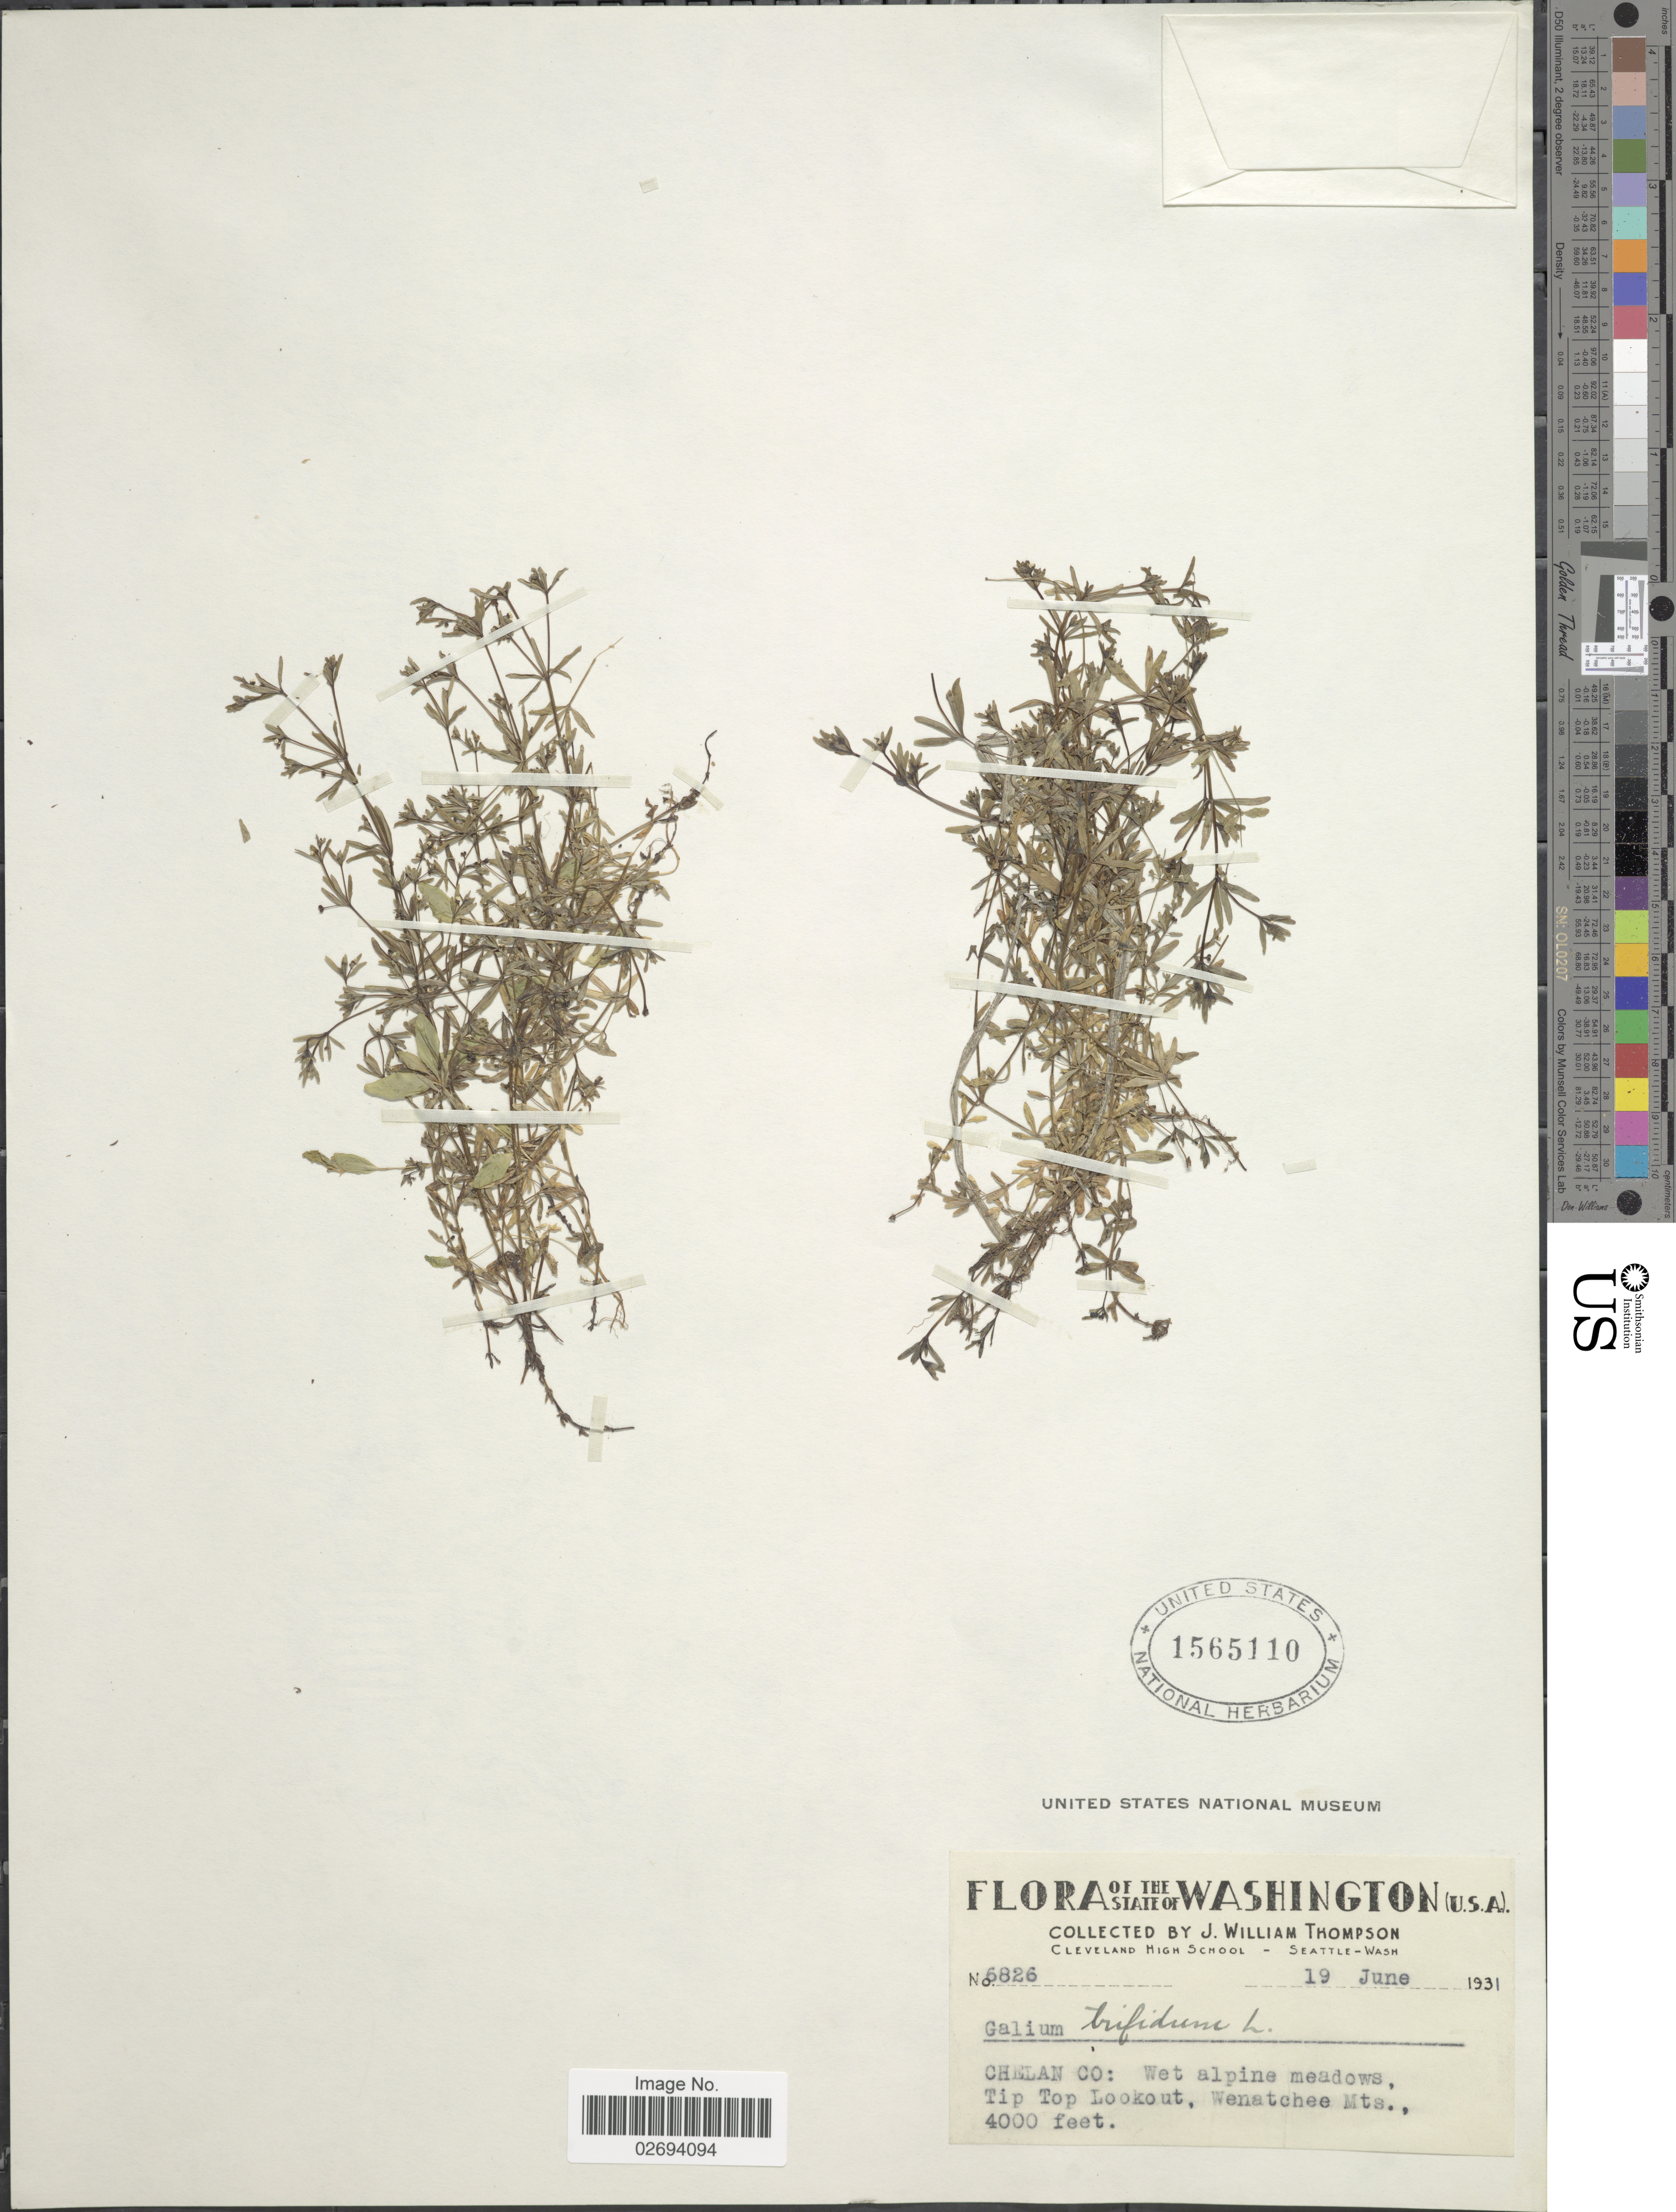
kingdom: Plantae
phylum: Tracheophyta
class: Magnoliopsida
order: Gentianales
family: Rubiaceae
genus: Galium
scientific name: Galium trifidum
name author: L.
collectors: J. W. Thompson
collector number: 6826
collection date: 1931-06-19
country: United States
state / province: Washington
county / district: Chelan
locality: Chelan Co.: wet alpine meadows, Tip Top Lookout, Wenatchee Mts.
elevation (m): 1219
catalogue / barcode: US 1565110